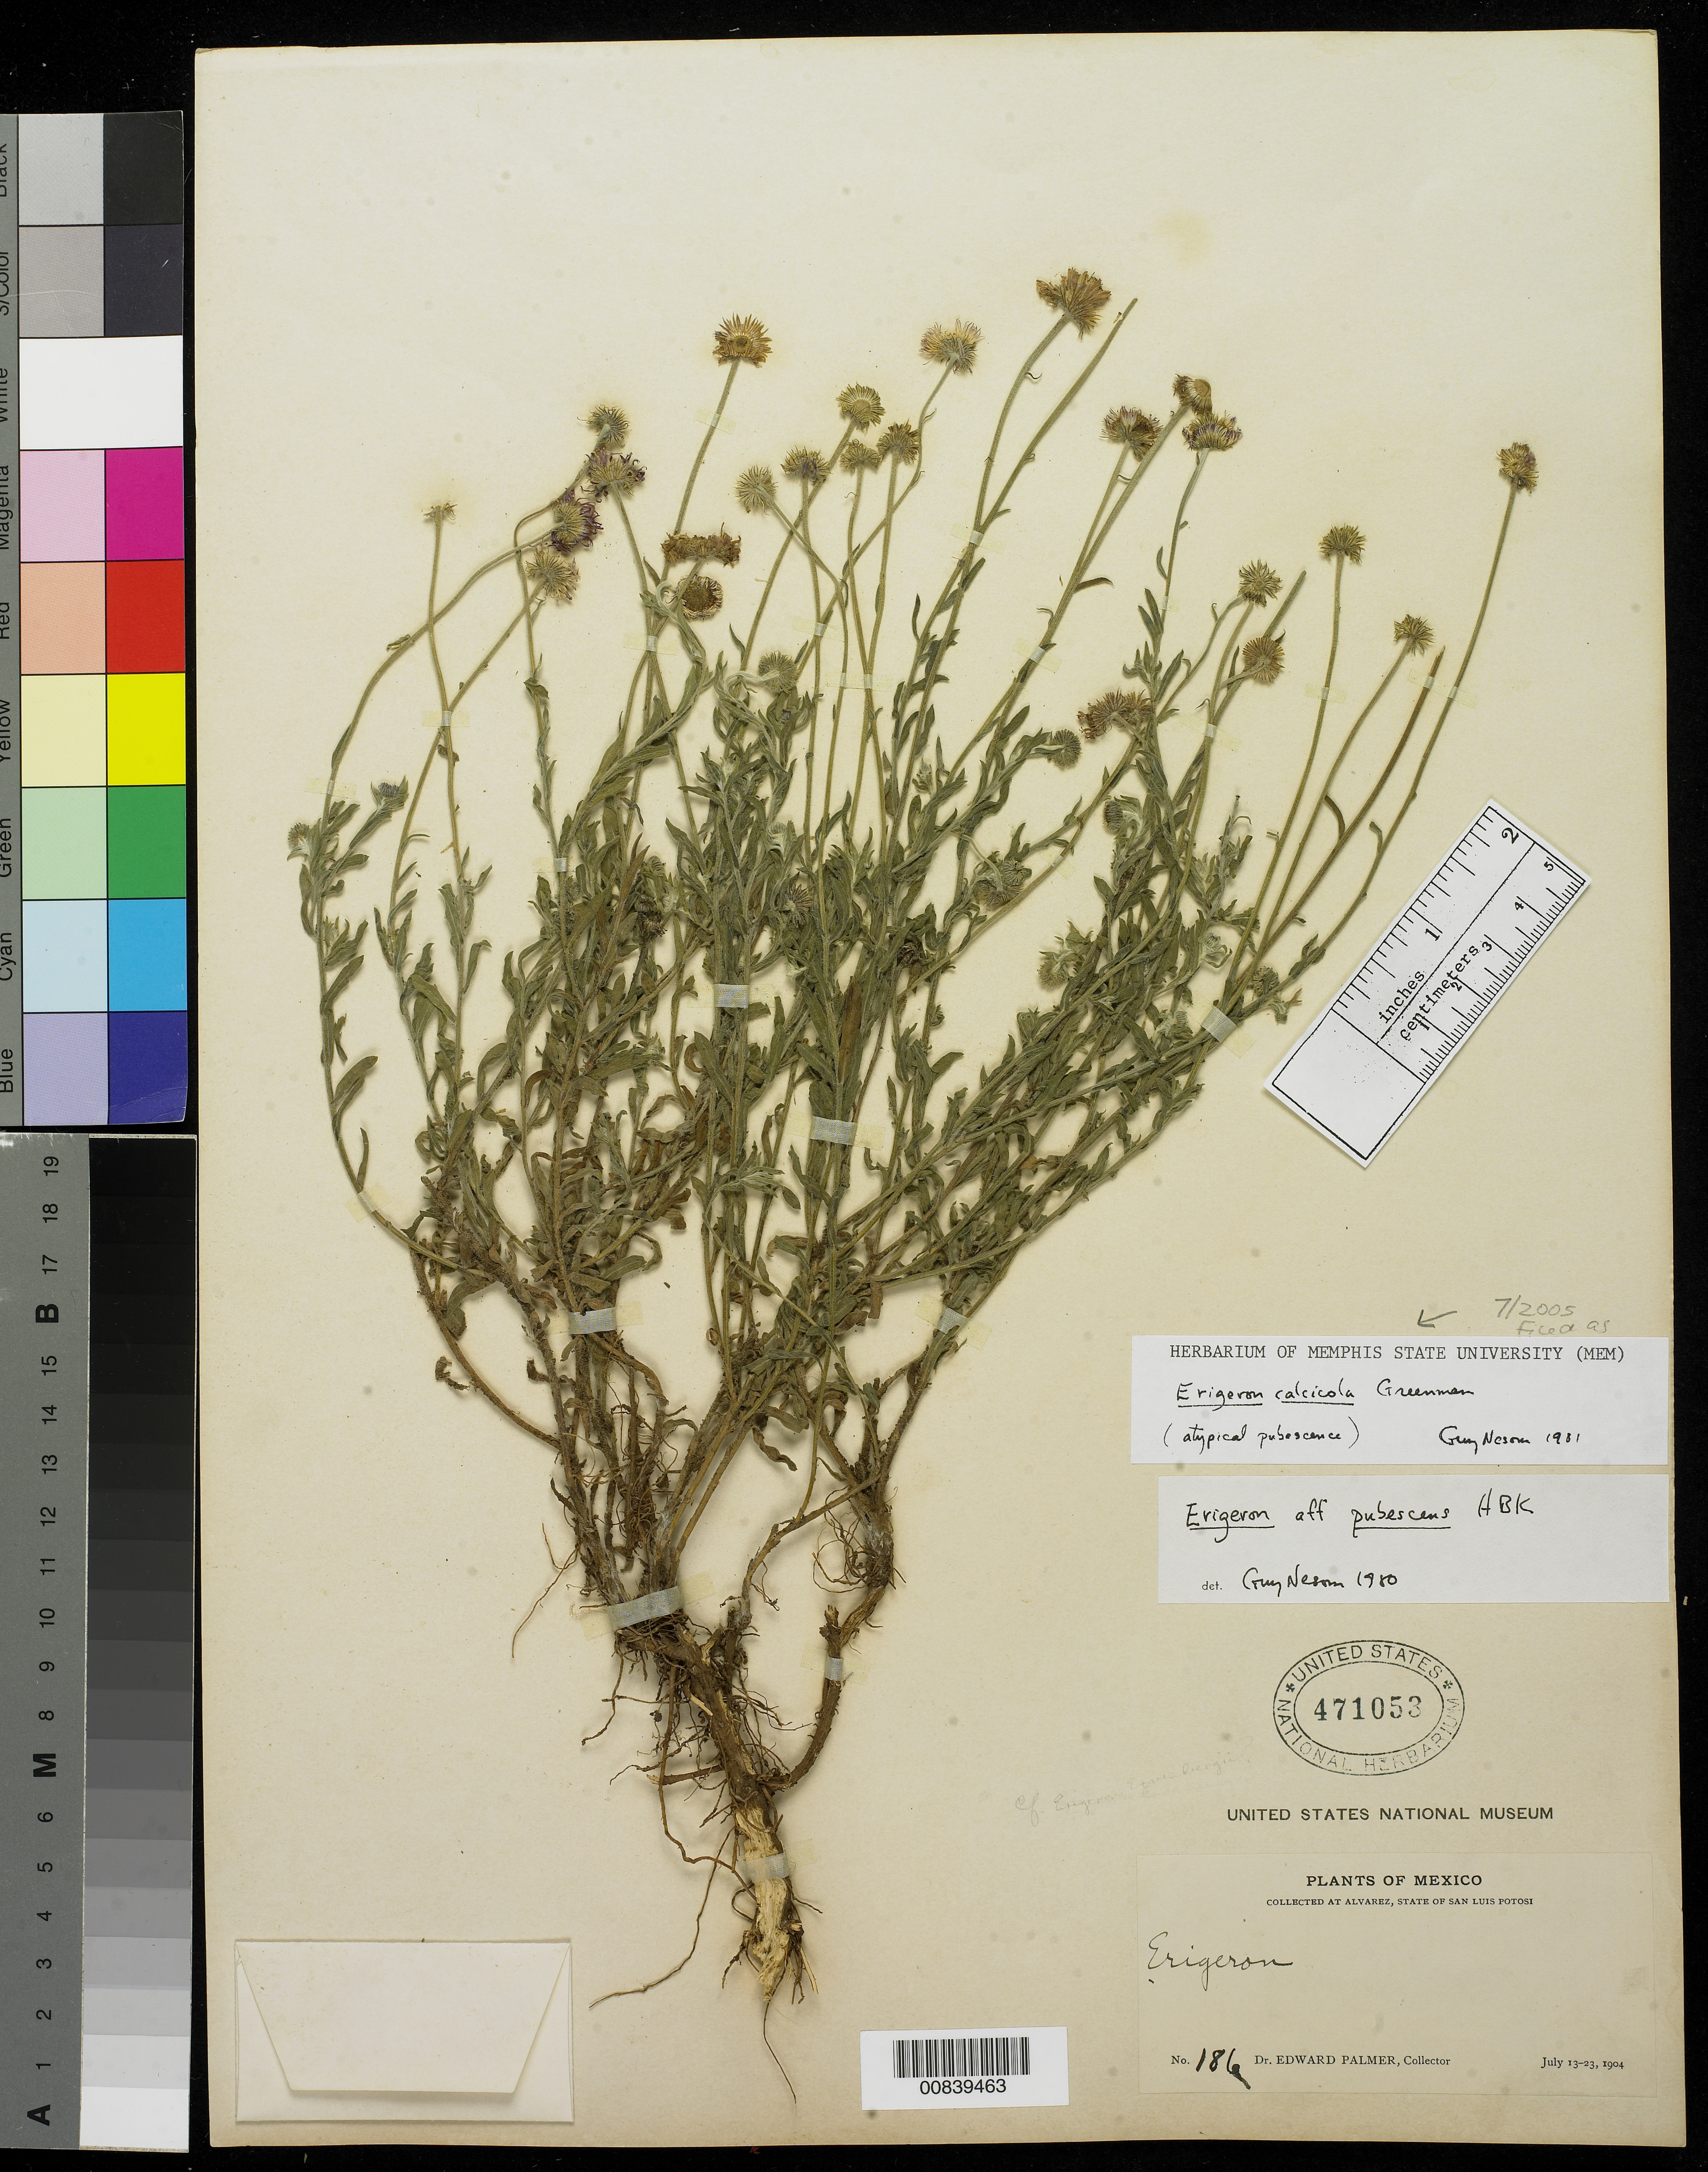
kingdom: Plantae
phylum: Tracheophyta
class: Magnoliopsida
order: Asterales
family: Asteraceae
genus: Erigeron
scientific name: Erigeron calcicola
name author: Greenm.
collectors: E. Palmer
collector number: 186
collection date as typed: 13 Jul 1904 to 23 Jul 1904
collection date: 1904-07-13/1904-07-23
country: Mexico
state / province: San Luis Potosí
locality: Alvarez, San Luis Potosí.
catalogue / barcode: US 471053